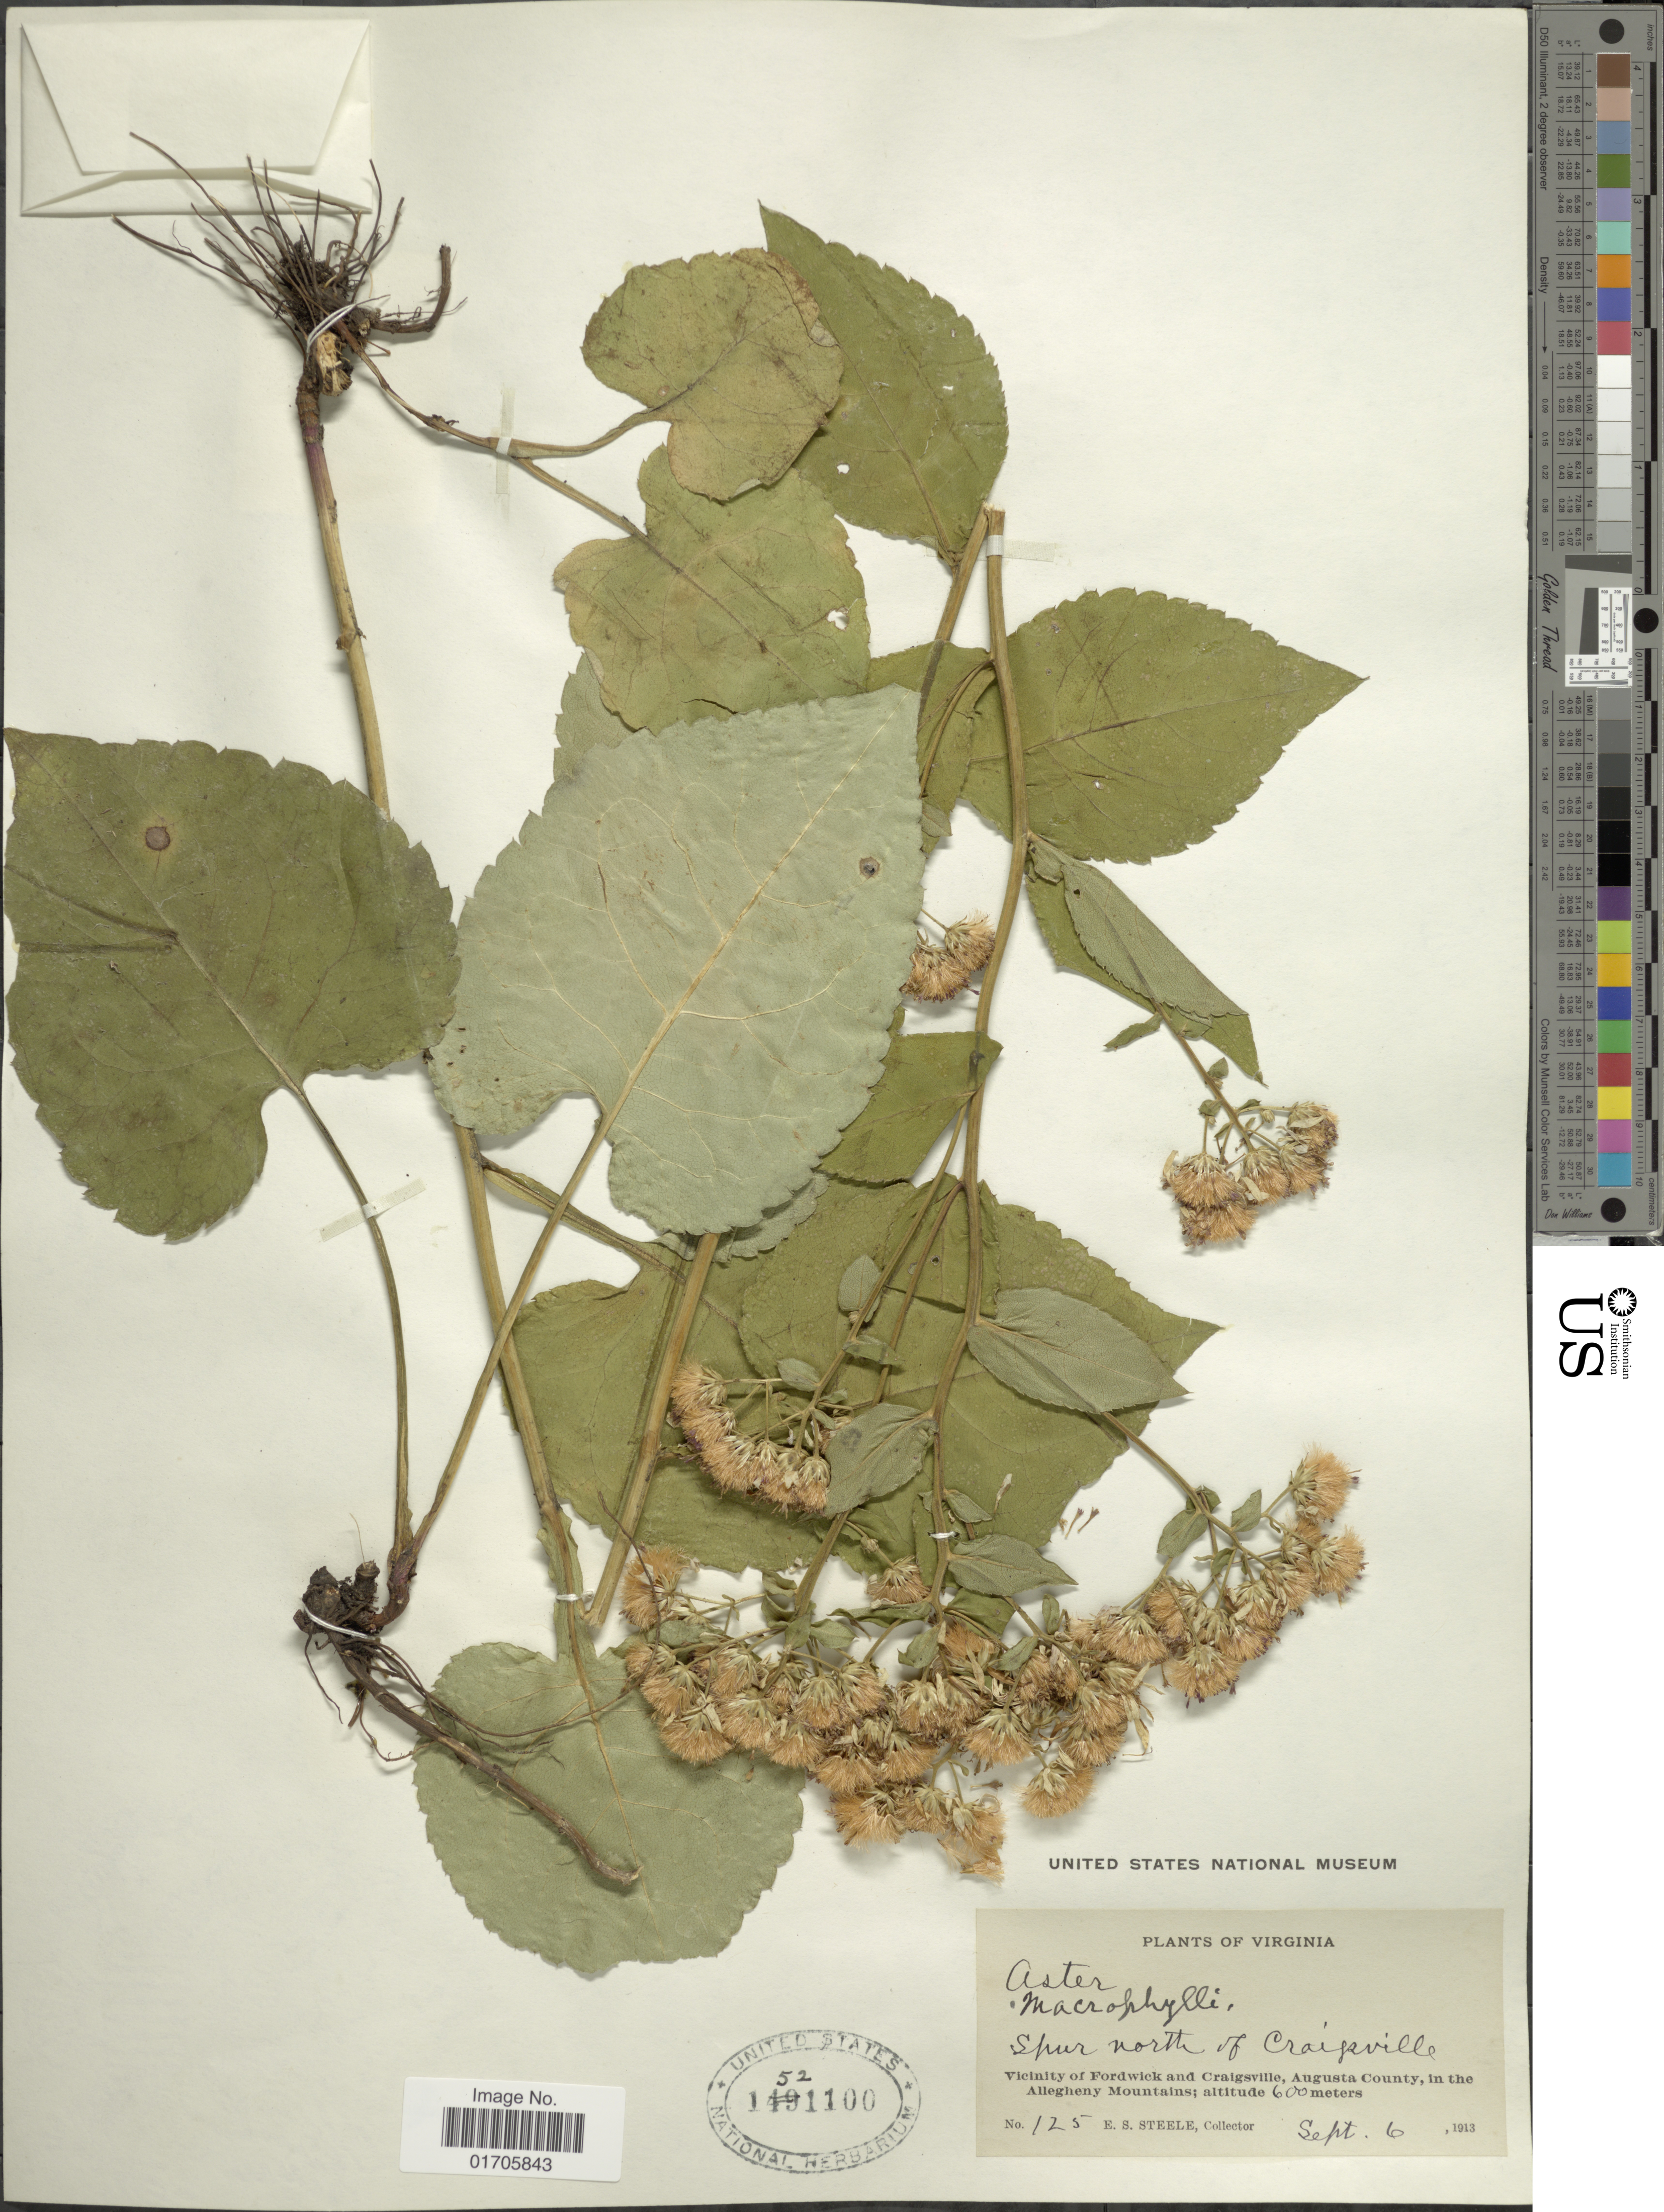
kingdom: Plantae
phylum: Tracheophyta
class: Magnoliopsida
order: Asterales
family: Asteraceae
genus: Eurybia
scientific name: Eurybia macrophylla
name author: (L.) Cass.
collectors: E. Steele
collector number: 125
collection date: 1913-09-06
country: United States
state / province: Virginia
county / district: Augusta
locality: Virginia. Spur north of Craigsville. Vicinity of Fordwick and Craigsville, Augusta County, in the Allegheny Mountains.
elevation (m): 600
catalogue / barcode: US 1521100